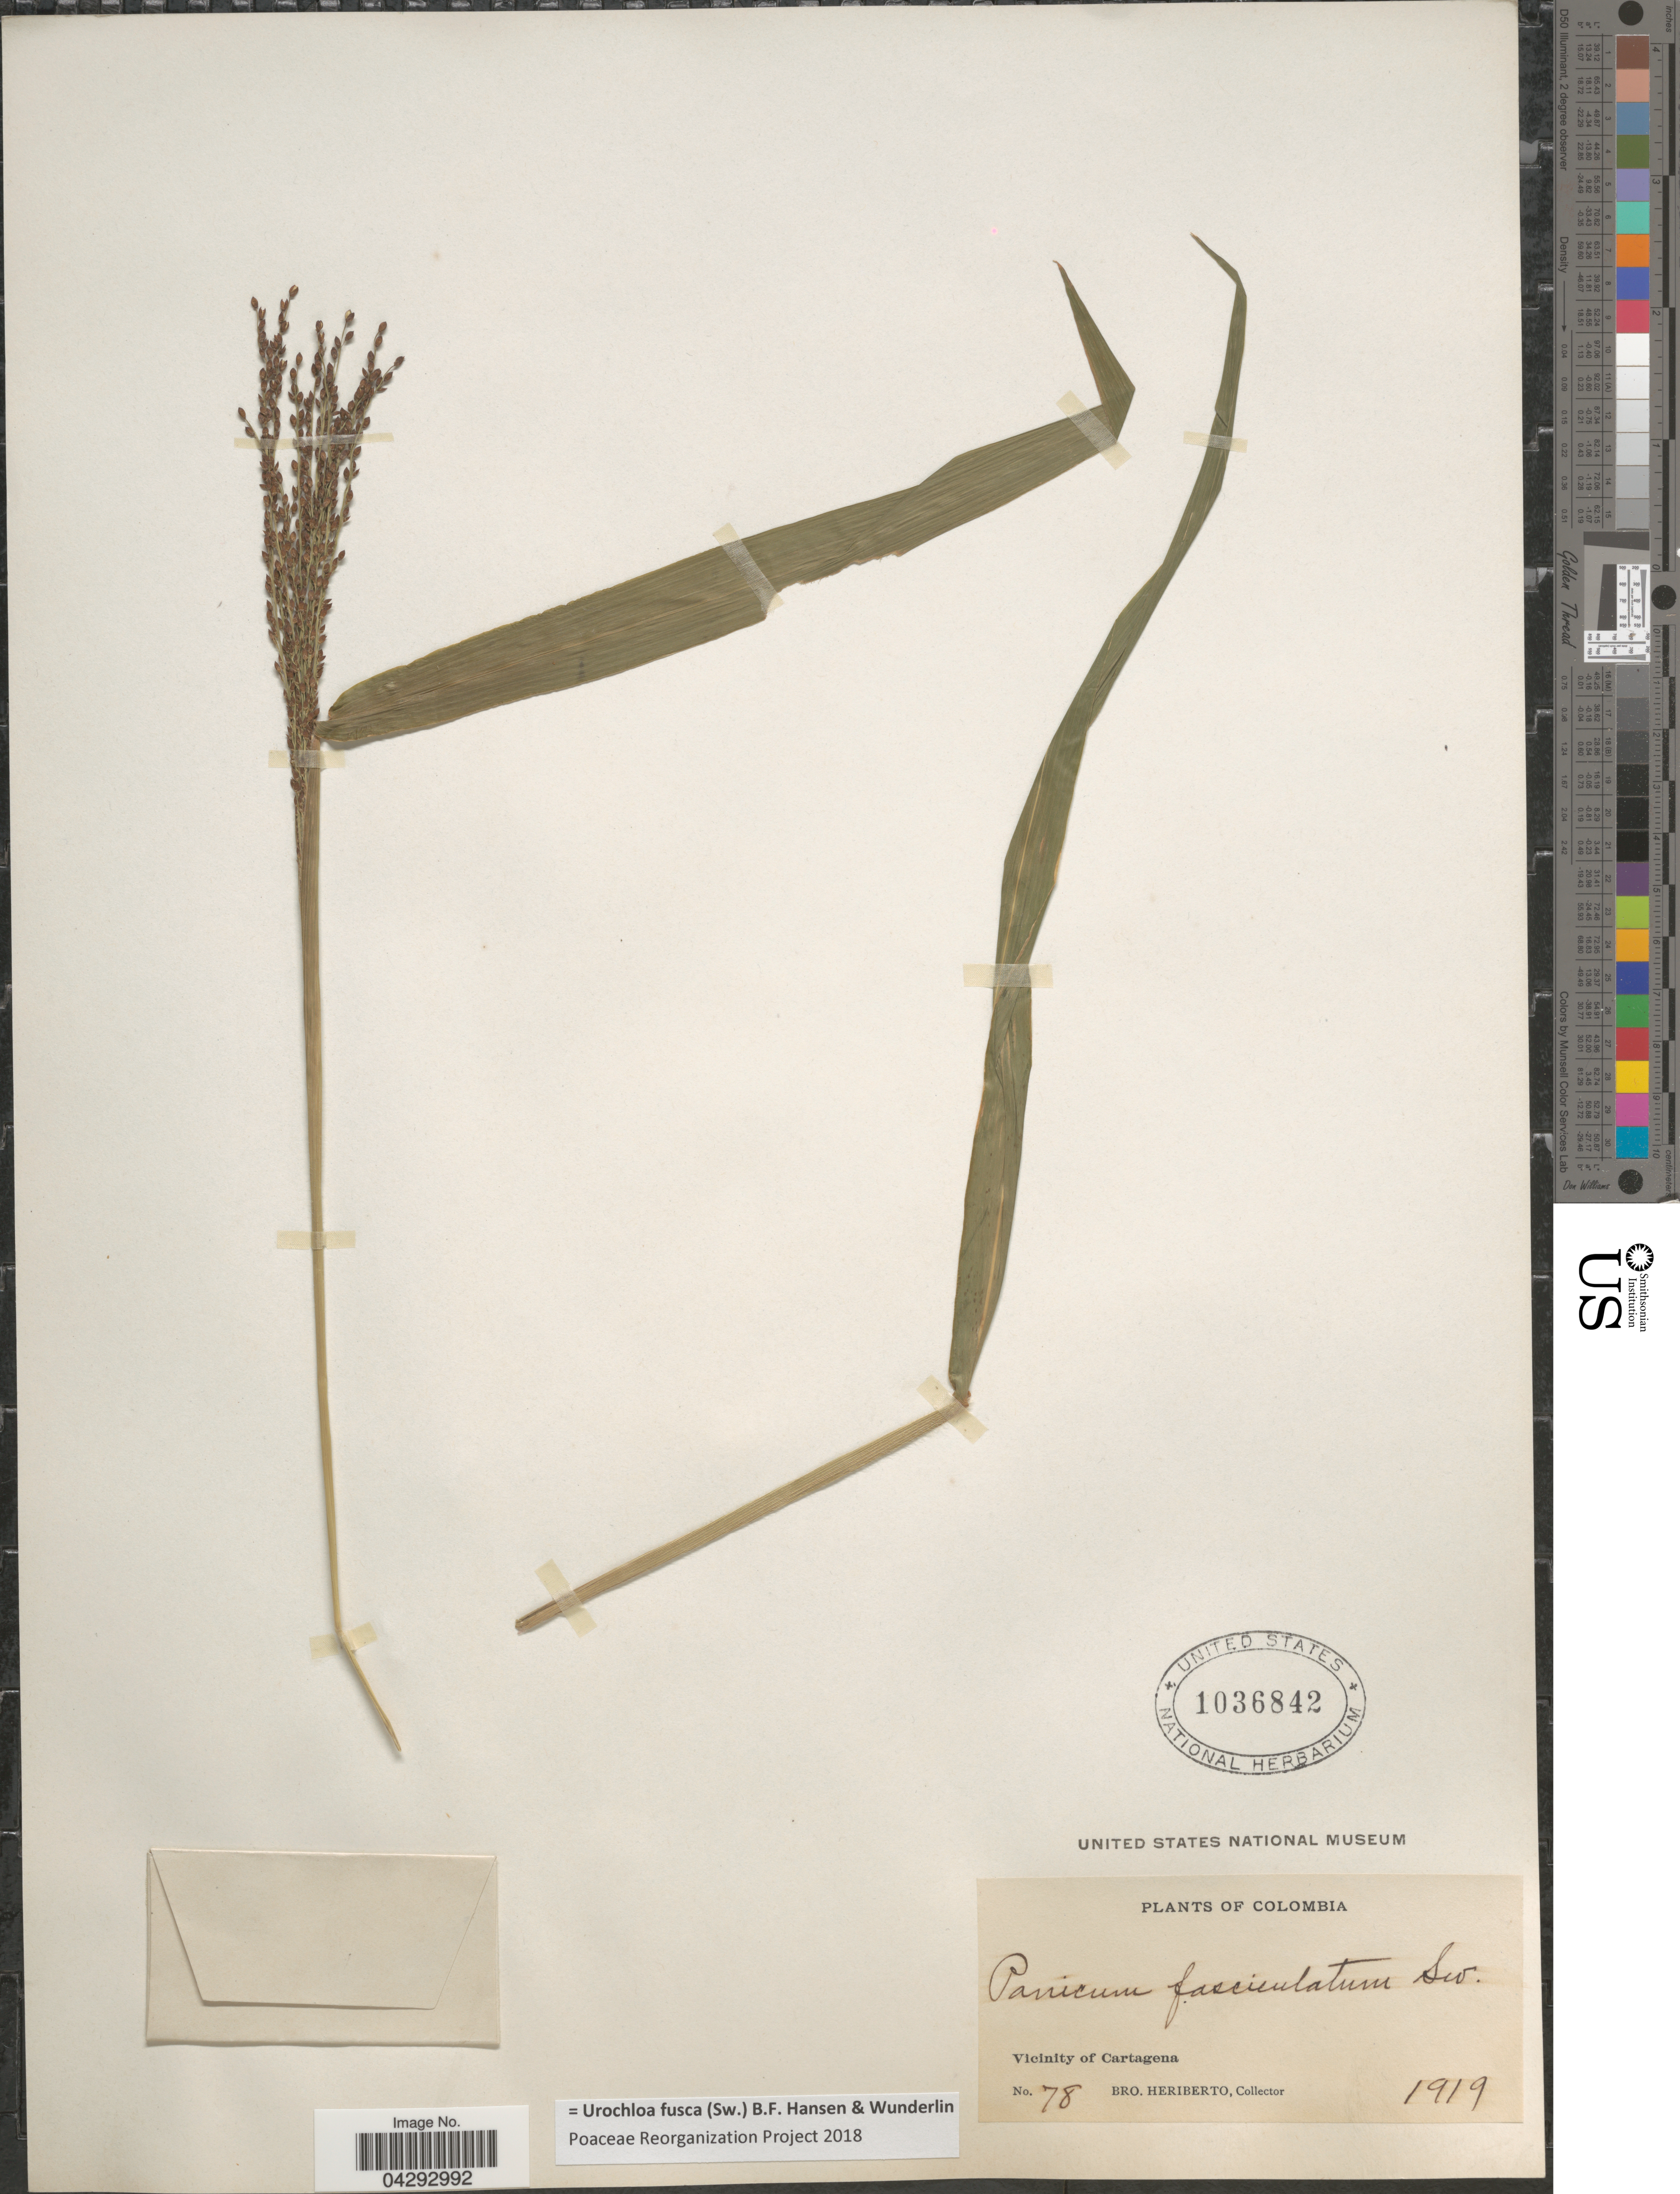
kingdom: Plantae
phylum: Tracheophyta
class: Liliopsida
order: Poales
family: Poaceae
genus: Urochloa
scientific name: Urochloa fusca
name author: (Sw.) B.F. Hansen & Wunderlin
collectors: B. Heriberto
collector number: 78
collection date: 1919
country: Colombia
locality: Vicinity of Cartagena.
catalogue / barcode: US 1036842